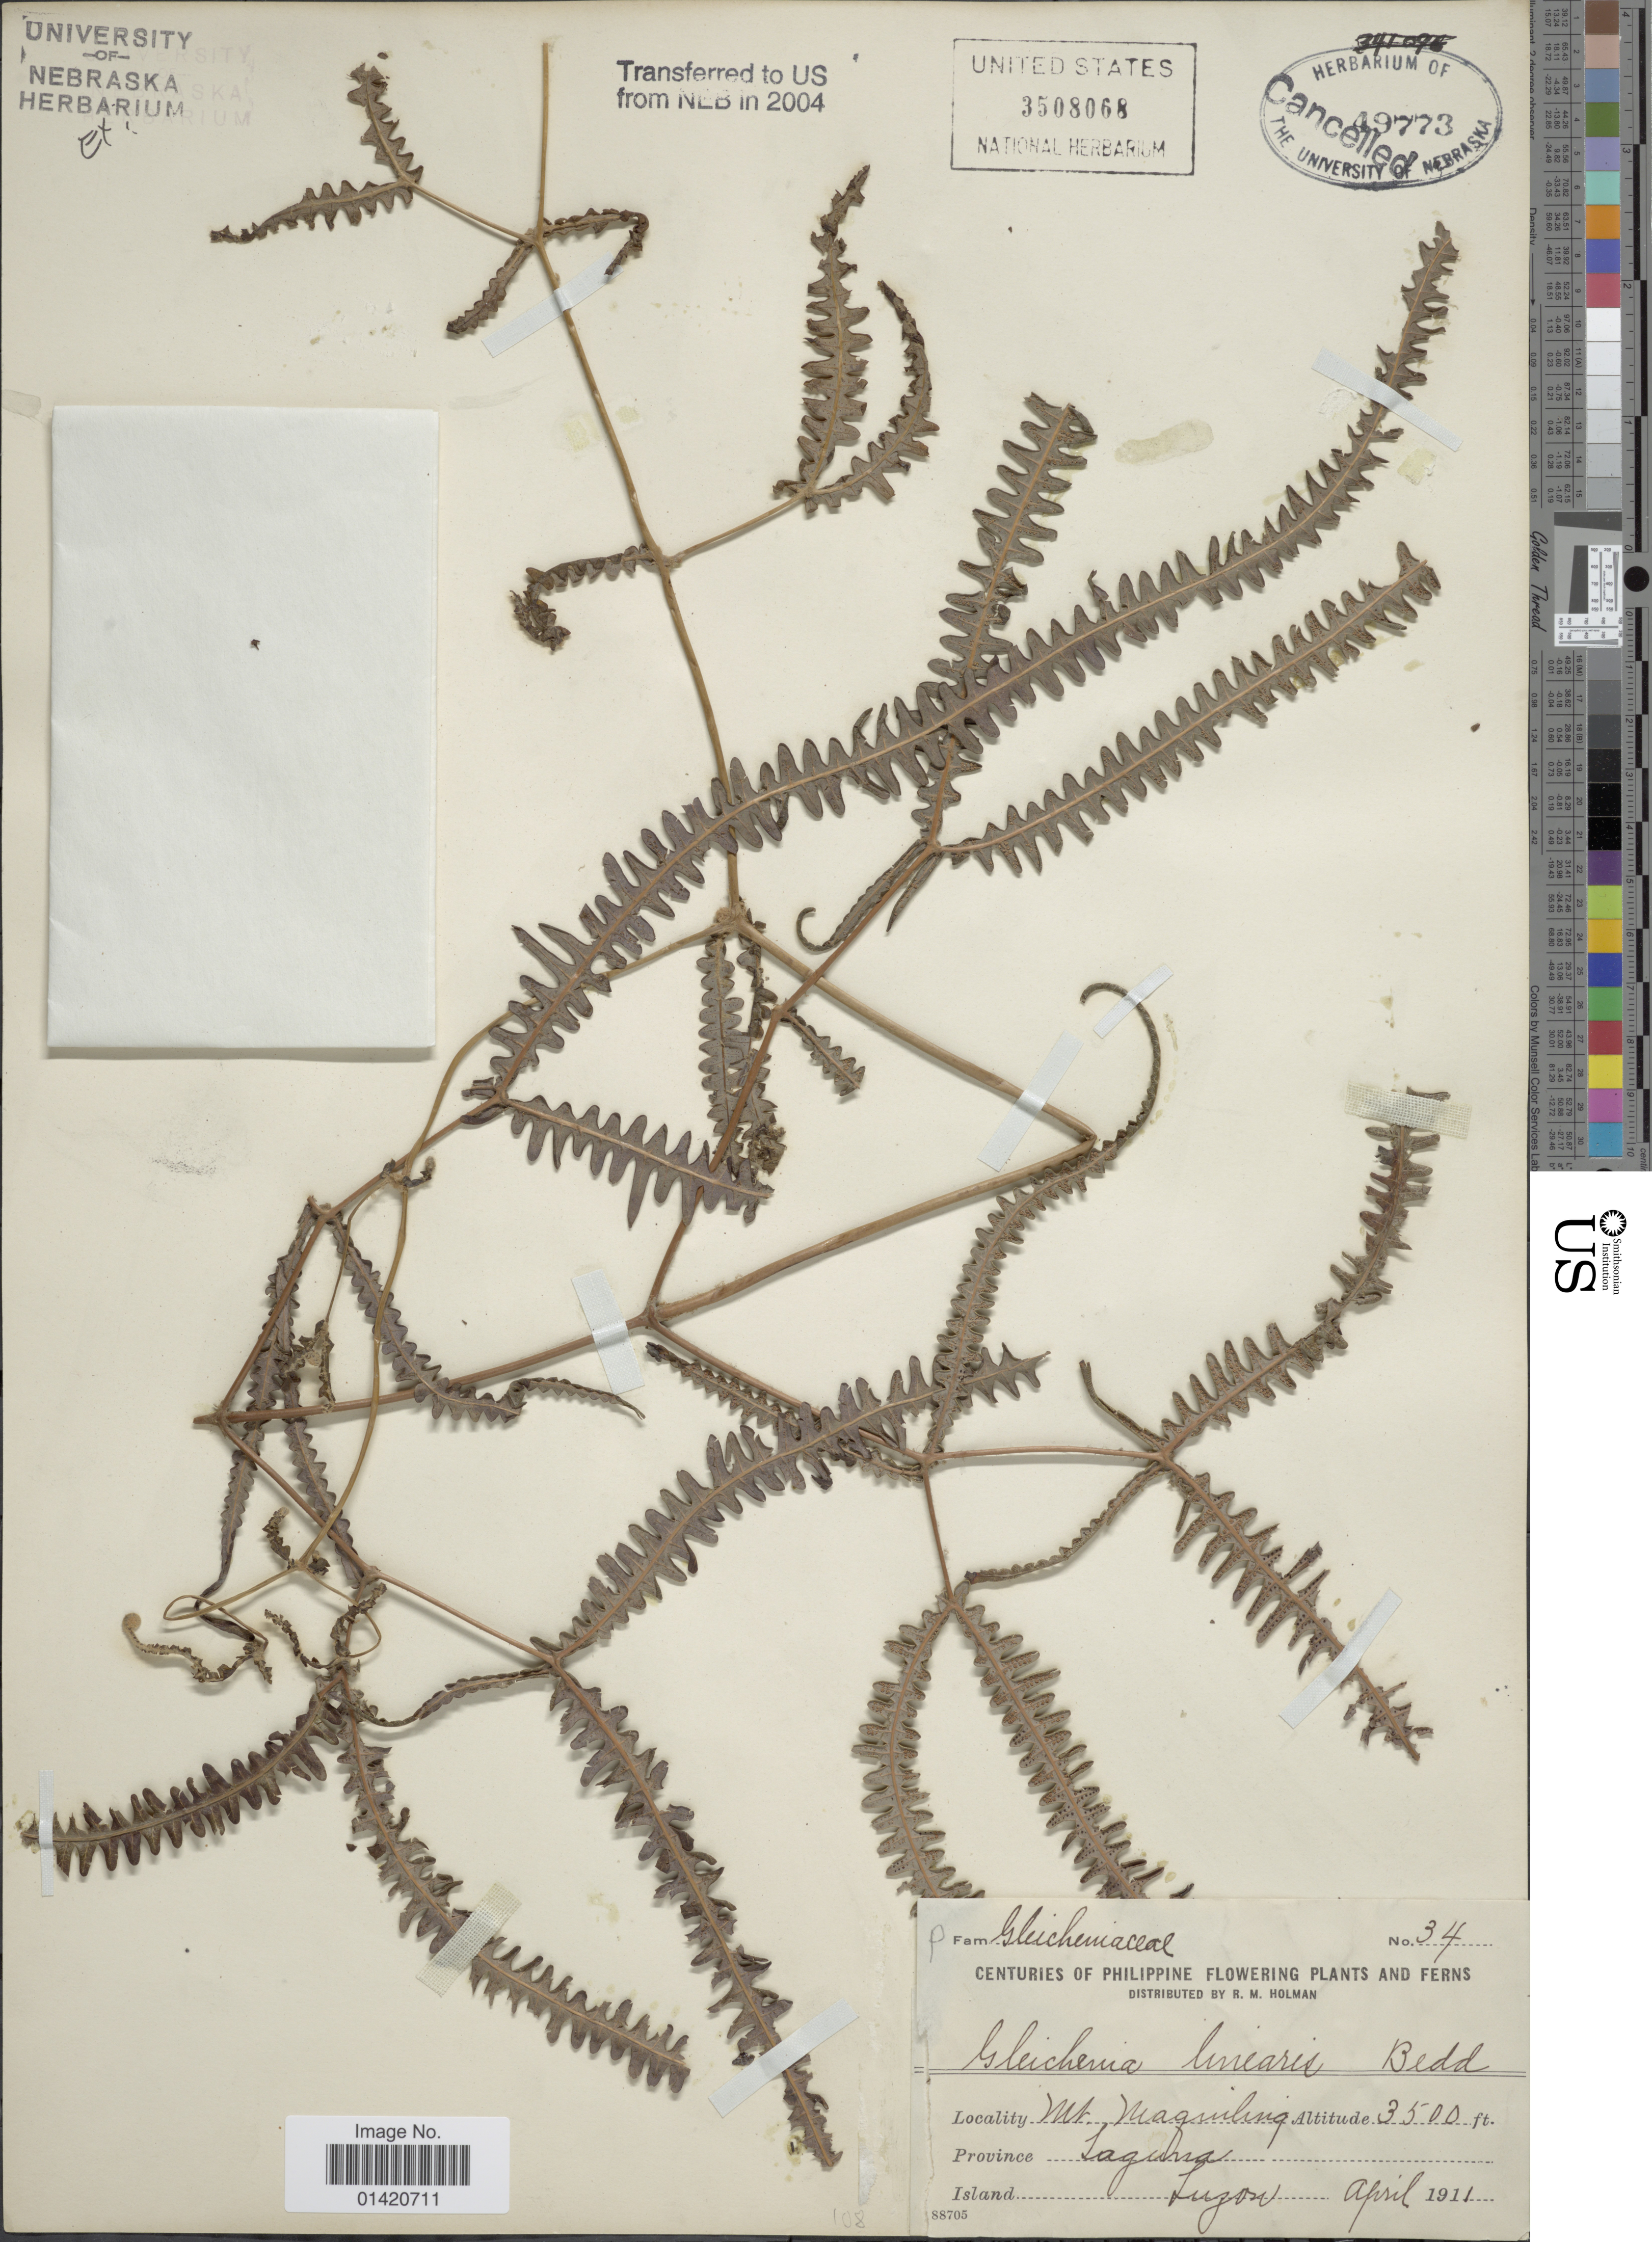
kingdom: Plantae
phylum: Tracheophyta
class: Polypodiopsida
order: Gleicheniales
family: Gleicheniaceae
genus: Dicranopteris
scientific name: Dicranopteris linearis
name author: (Burm. f.) Underw.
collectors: R. Holman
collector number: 34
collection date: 1911-04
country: Philippines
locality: Mt Maquiling, Province Laguna. Island Luzon.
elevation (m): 1067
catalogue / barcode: US 3508068